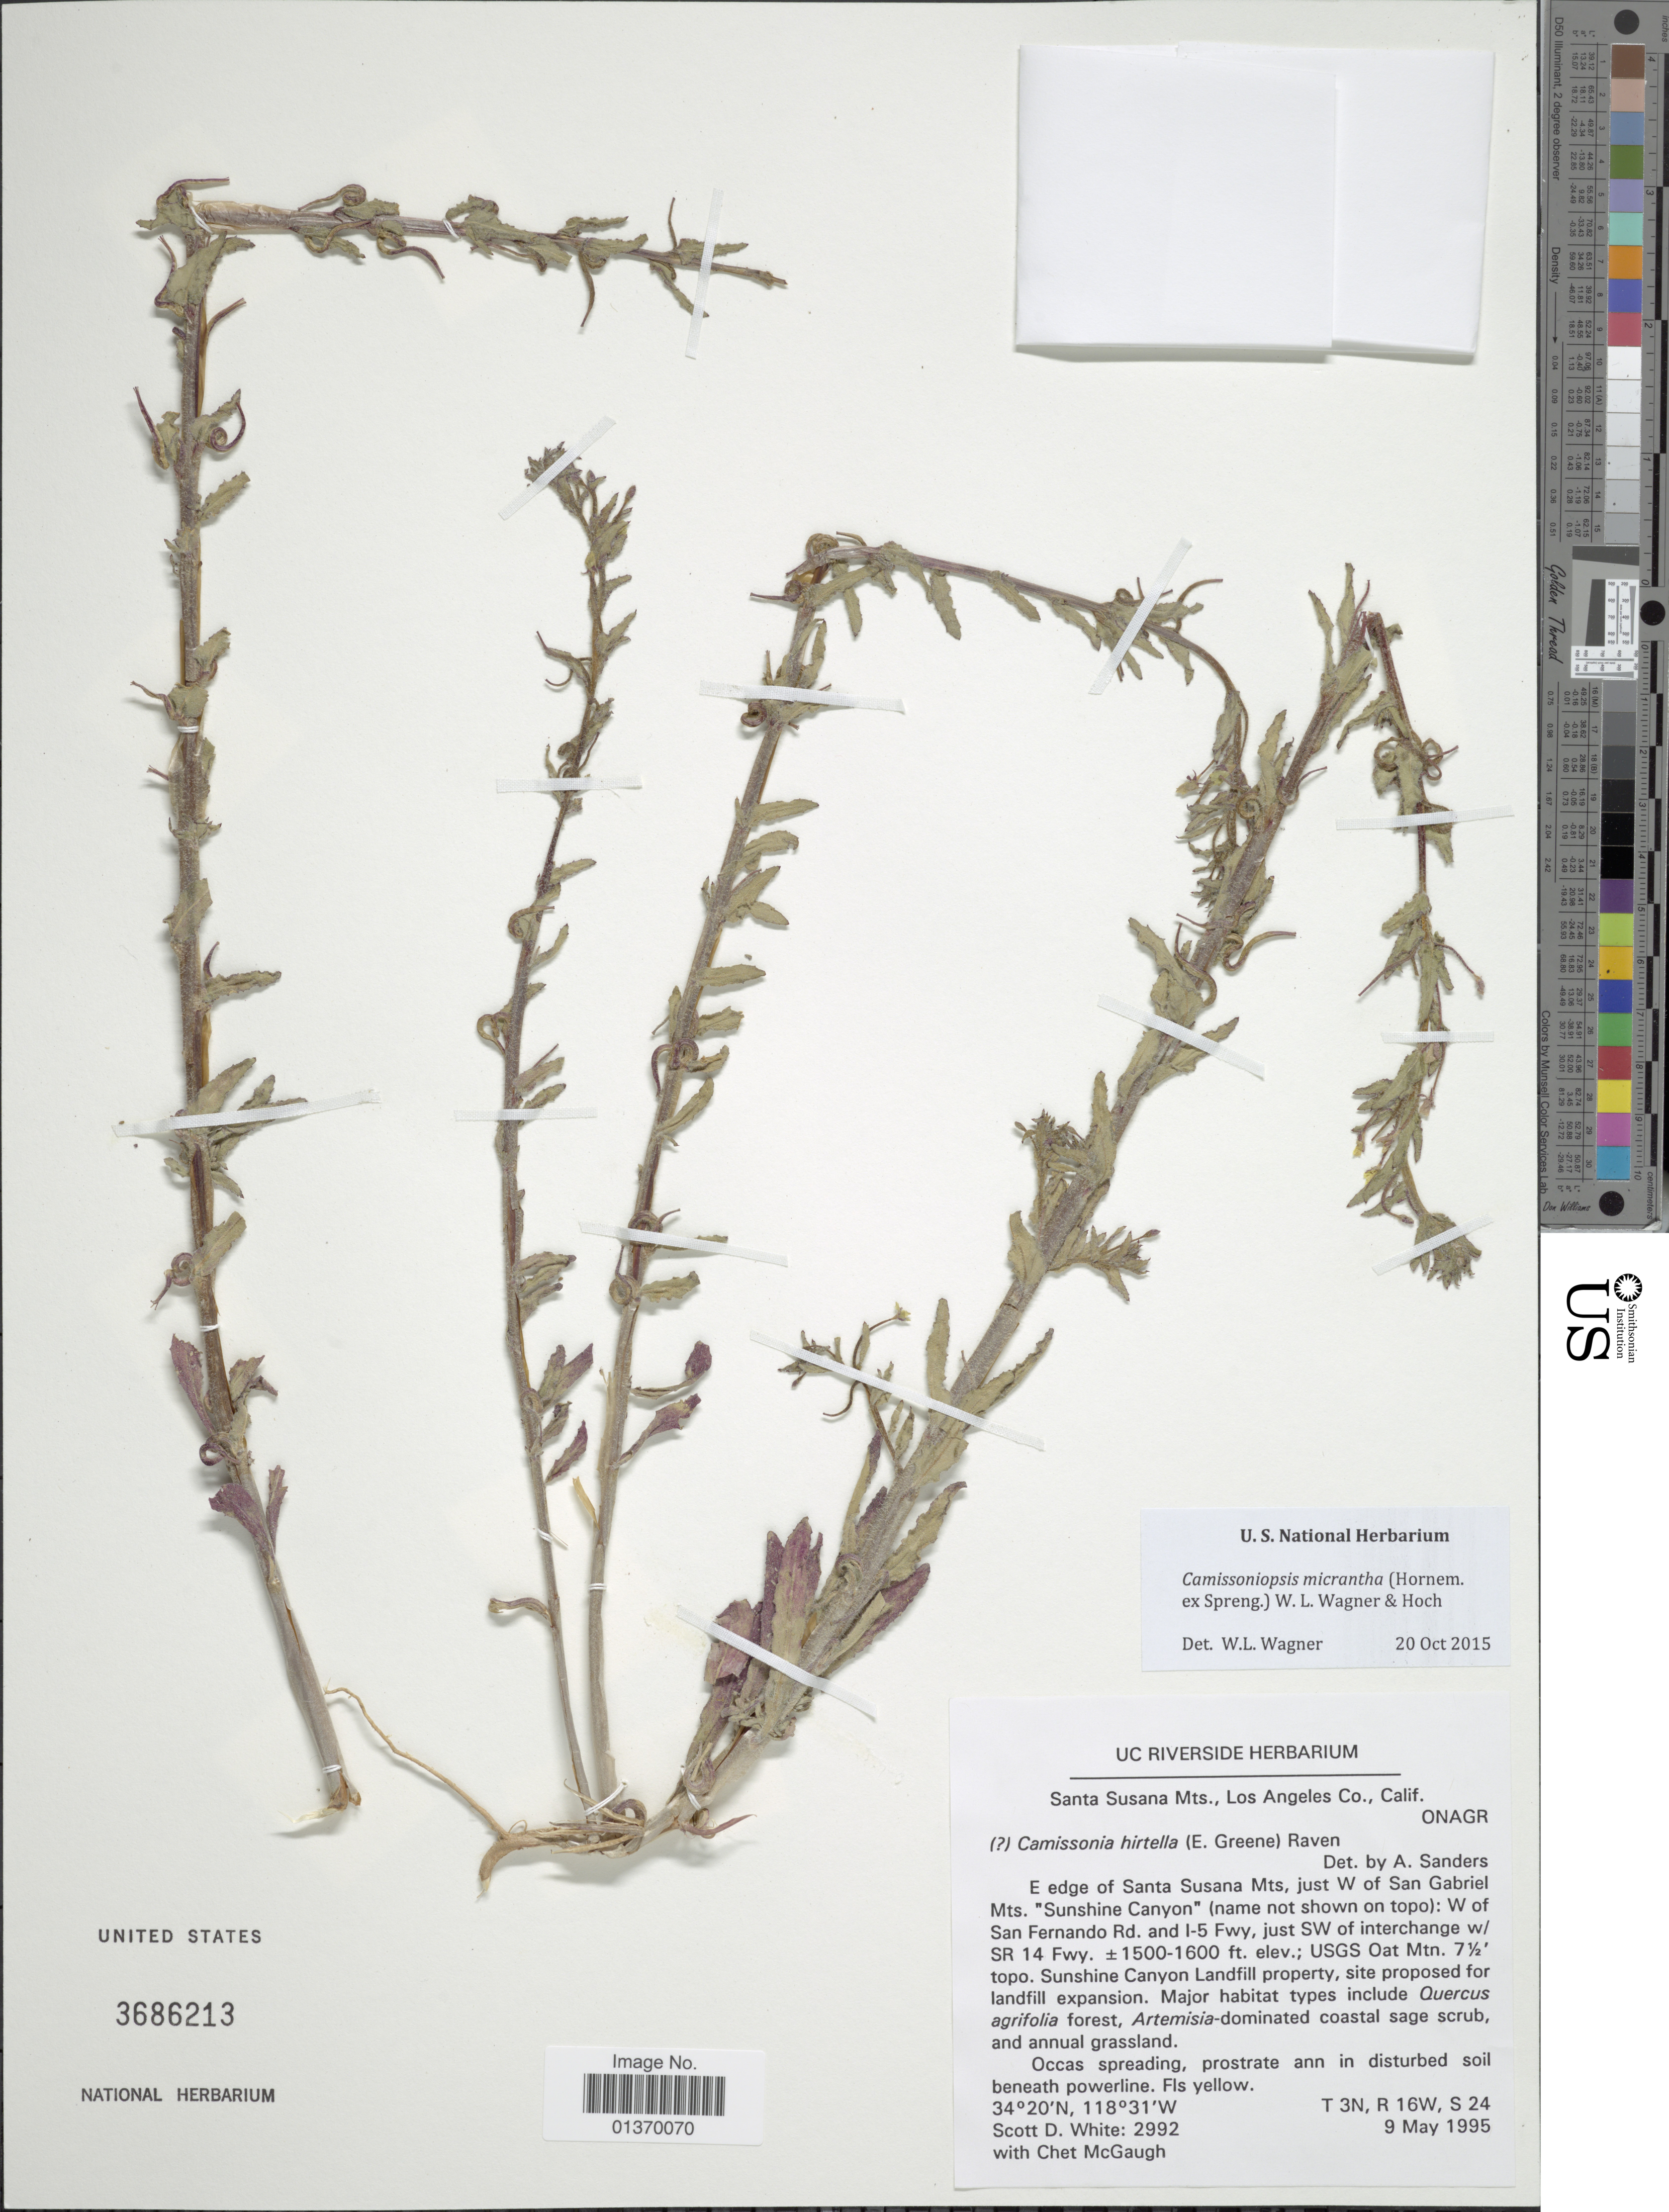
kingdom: Plantae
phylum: Tracheophyta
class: Magnoliopsida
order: Myrtales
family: Onagraceae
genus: Camissoniopsis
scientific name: Camissoniopsis micrantha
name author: (Hornem. ex Spreng.) W.L. Wagner & Hoch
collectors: S. White & C. McGaugh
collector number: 2992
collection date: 1995-05-09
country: United States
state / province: California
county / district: Los Angeles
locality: Santa Susana Mts., Los Angeles Co., E edge of Santa Susana Mts, just W of San Gabriel Mts. "Sunshine Canyon": W of San Fernando Rd. and 1-5 Fwy, just SW of interchange w/ SR 14 Fwy, T3N, R 16W, S 24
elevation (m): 457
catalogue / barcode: US 3686213